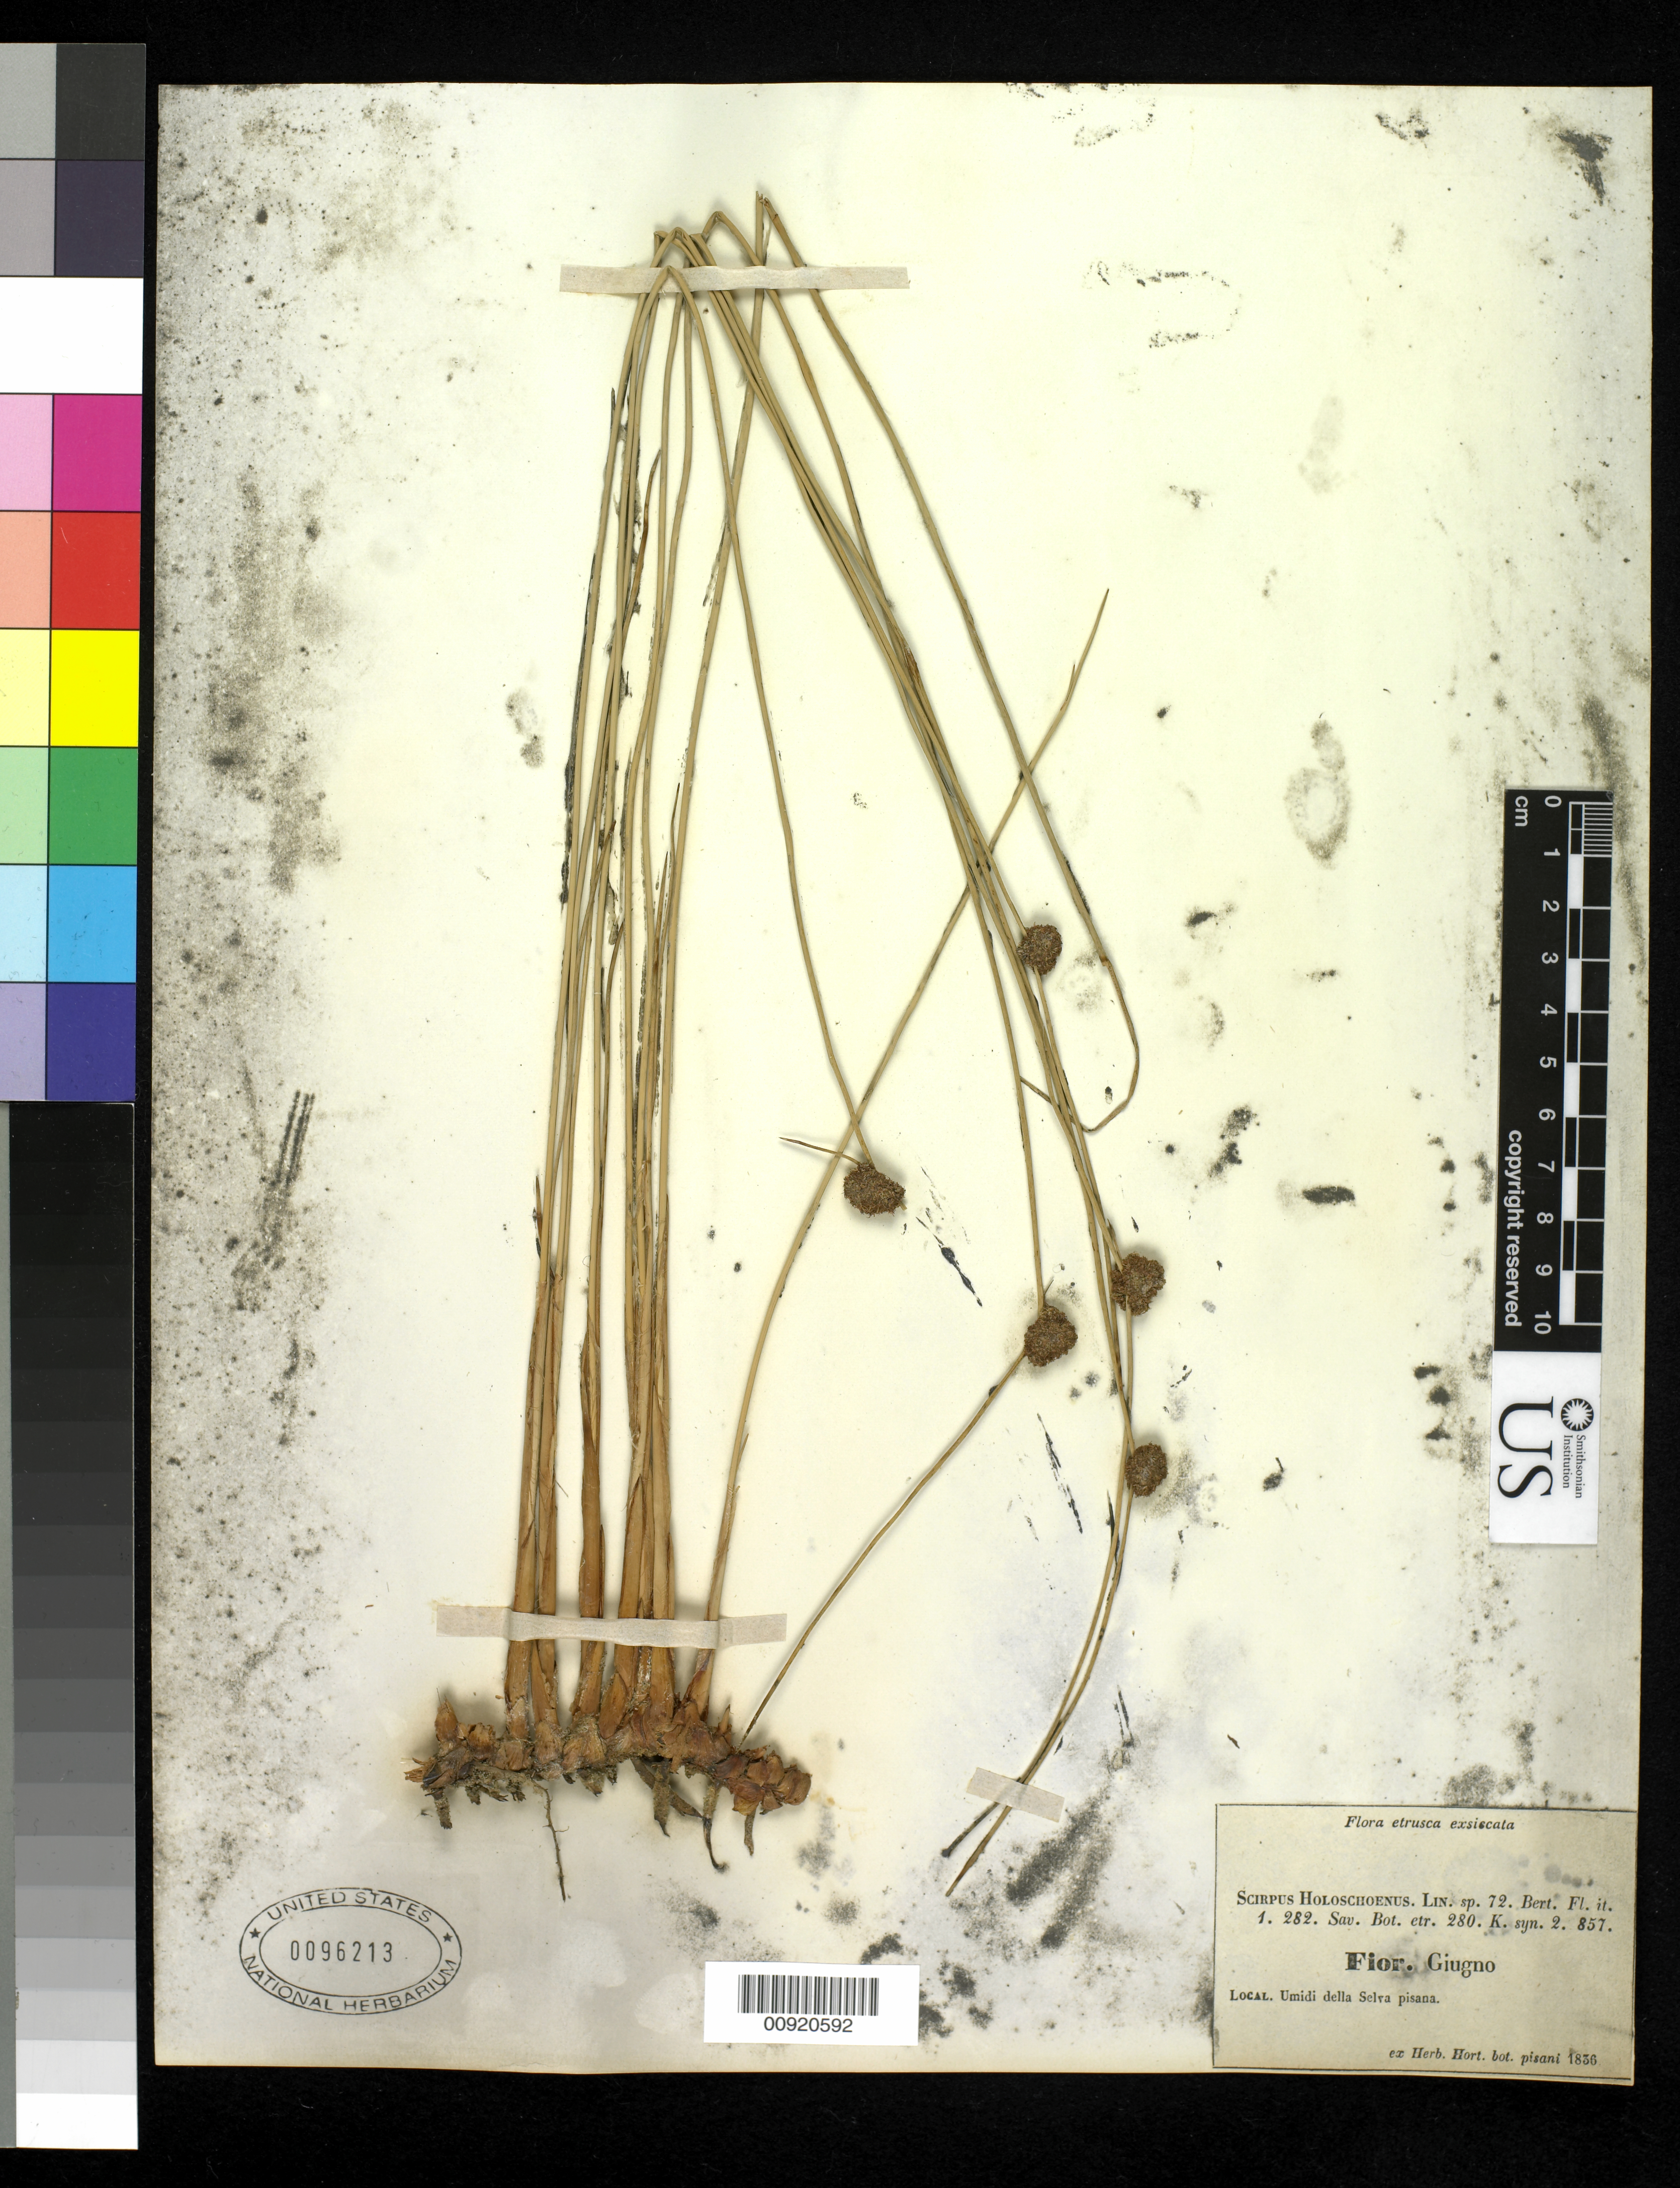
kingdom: Plantae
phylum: Tracheophyta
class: Liliopsida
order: Poales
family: Cyperaceae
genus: Scirpoides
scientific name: Scirpoides holoschoenus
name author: (L.) Soják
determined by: Strong, M. T., (US), Smithsonian Institution - National Museum of Natural History (UNITED STATES)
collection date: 1836-06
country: Italy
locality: Pisa: umidi della Selva pisana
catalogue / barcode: US 96213